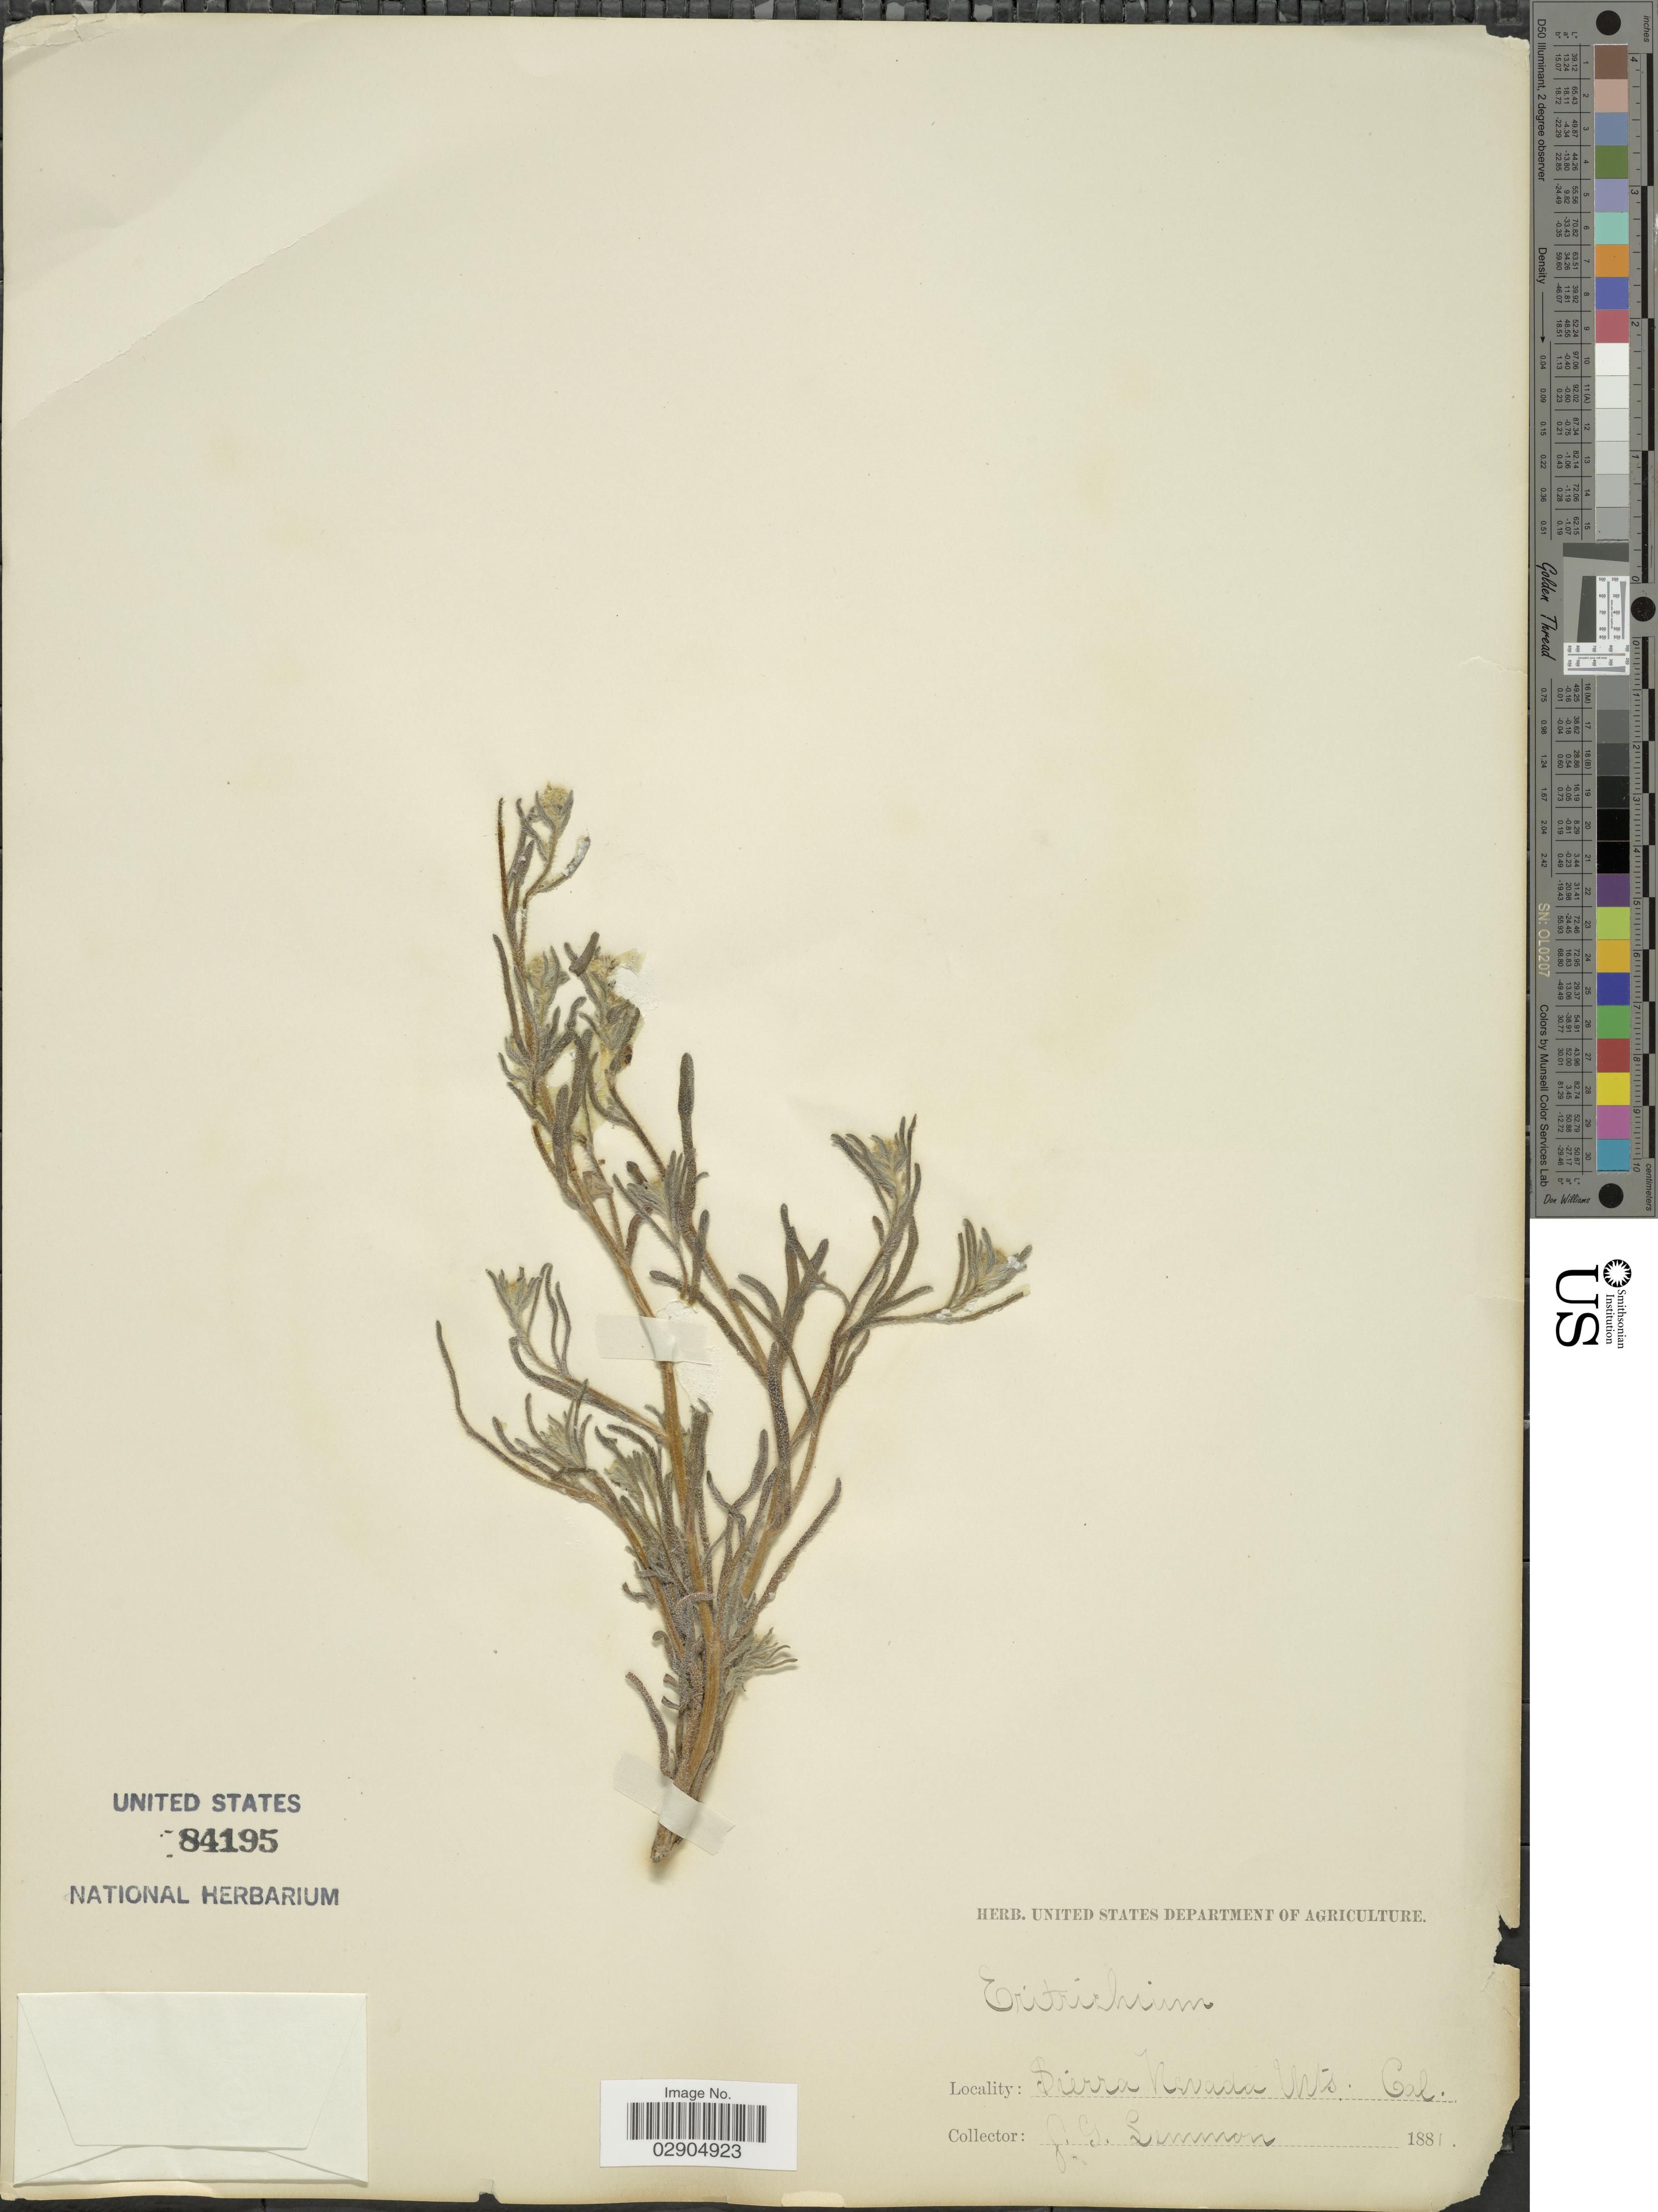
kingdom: Plantae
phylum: Tracheophyta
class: Magnoliopsida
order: Boraginales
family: Boraginaceae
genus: Eritrichium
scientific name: Eritrichium sp.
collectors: J. Lemmon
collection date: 1881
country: United States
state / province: California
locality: Sierra Nevada Mts., Cal.